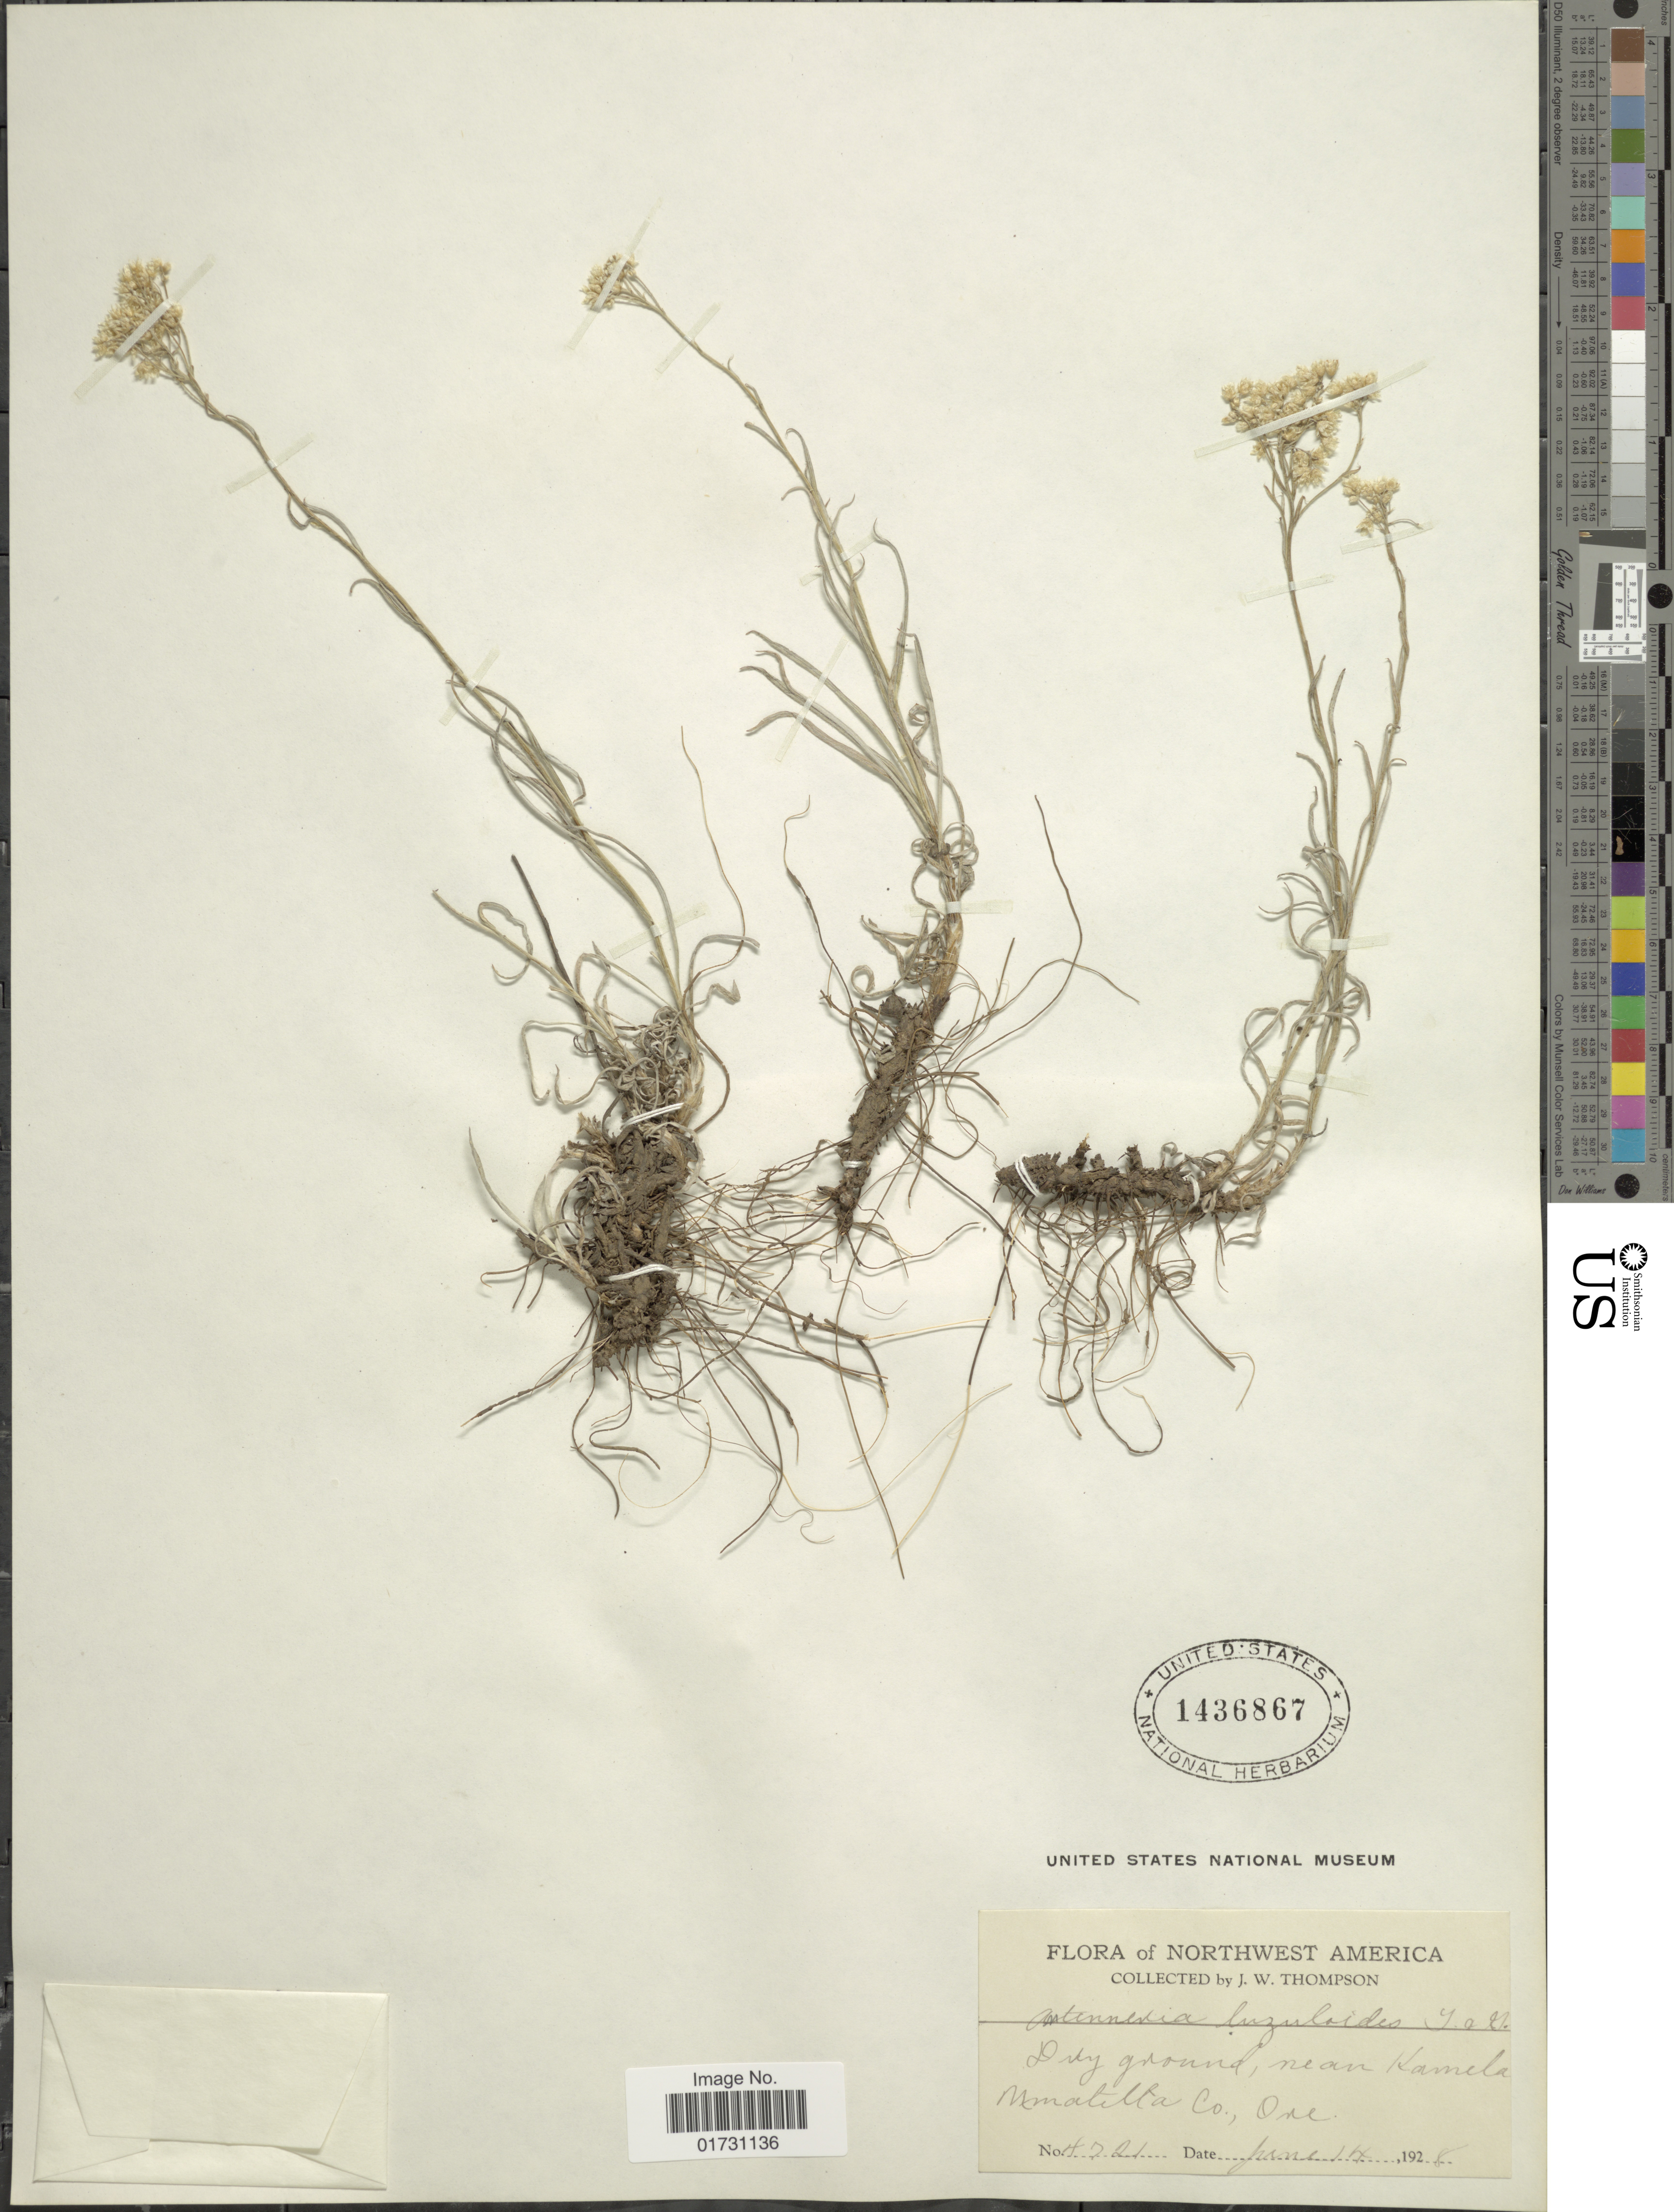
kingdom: Plantae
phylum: Tracheophyta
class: Magnoliopsida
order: Asterales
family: Asteraceae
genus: Antennaria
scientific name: Antennaria luzuloides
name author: Torr. & A. Gray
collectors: J. W. Thompson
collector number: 4721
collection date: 1928-06-14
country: United States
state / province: Oregon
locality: Northwest America, Near Kamela Umatilta Co., Ore.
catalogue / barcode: US 1436867